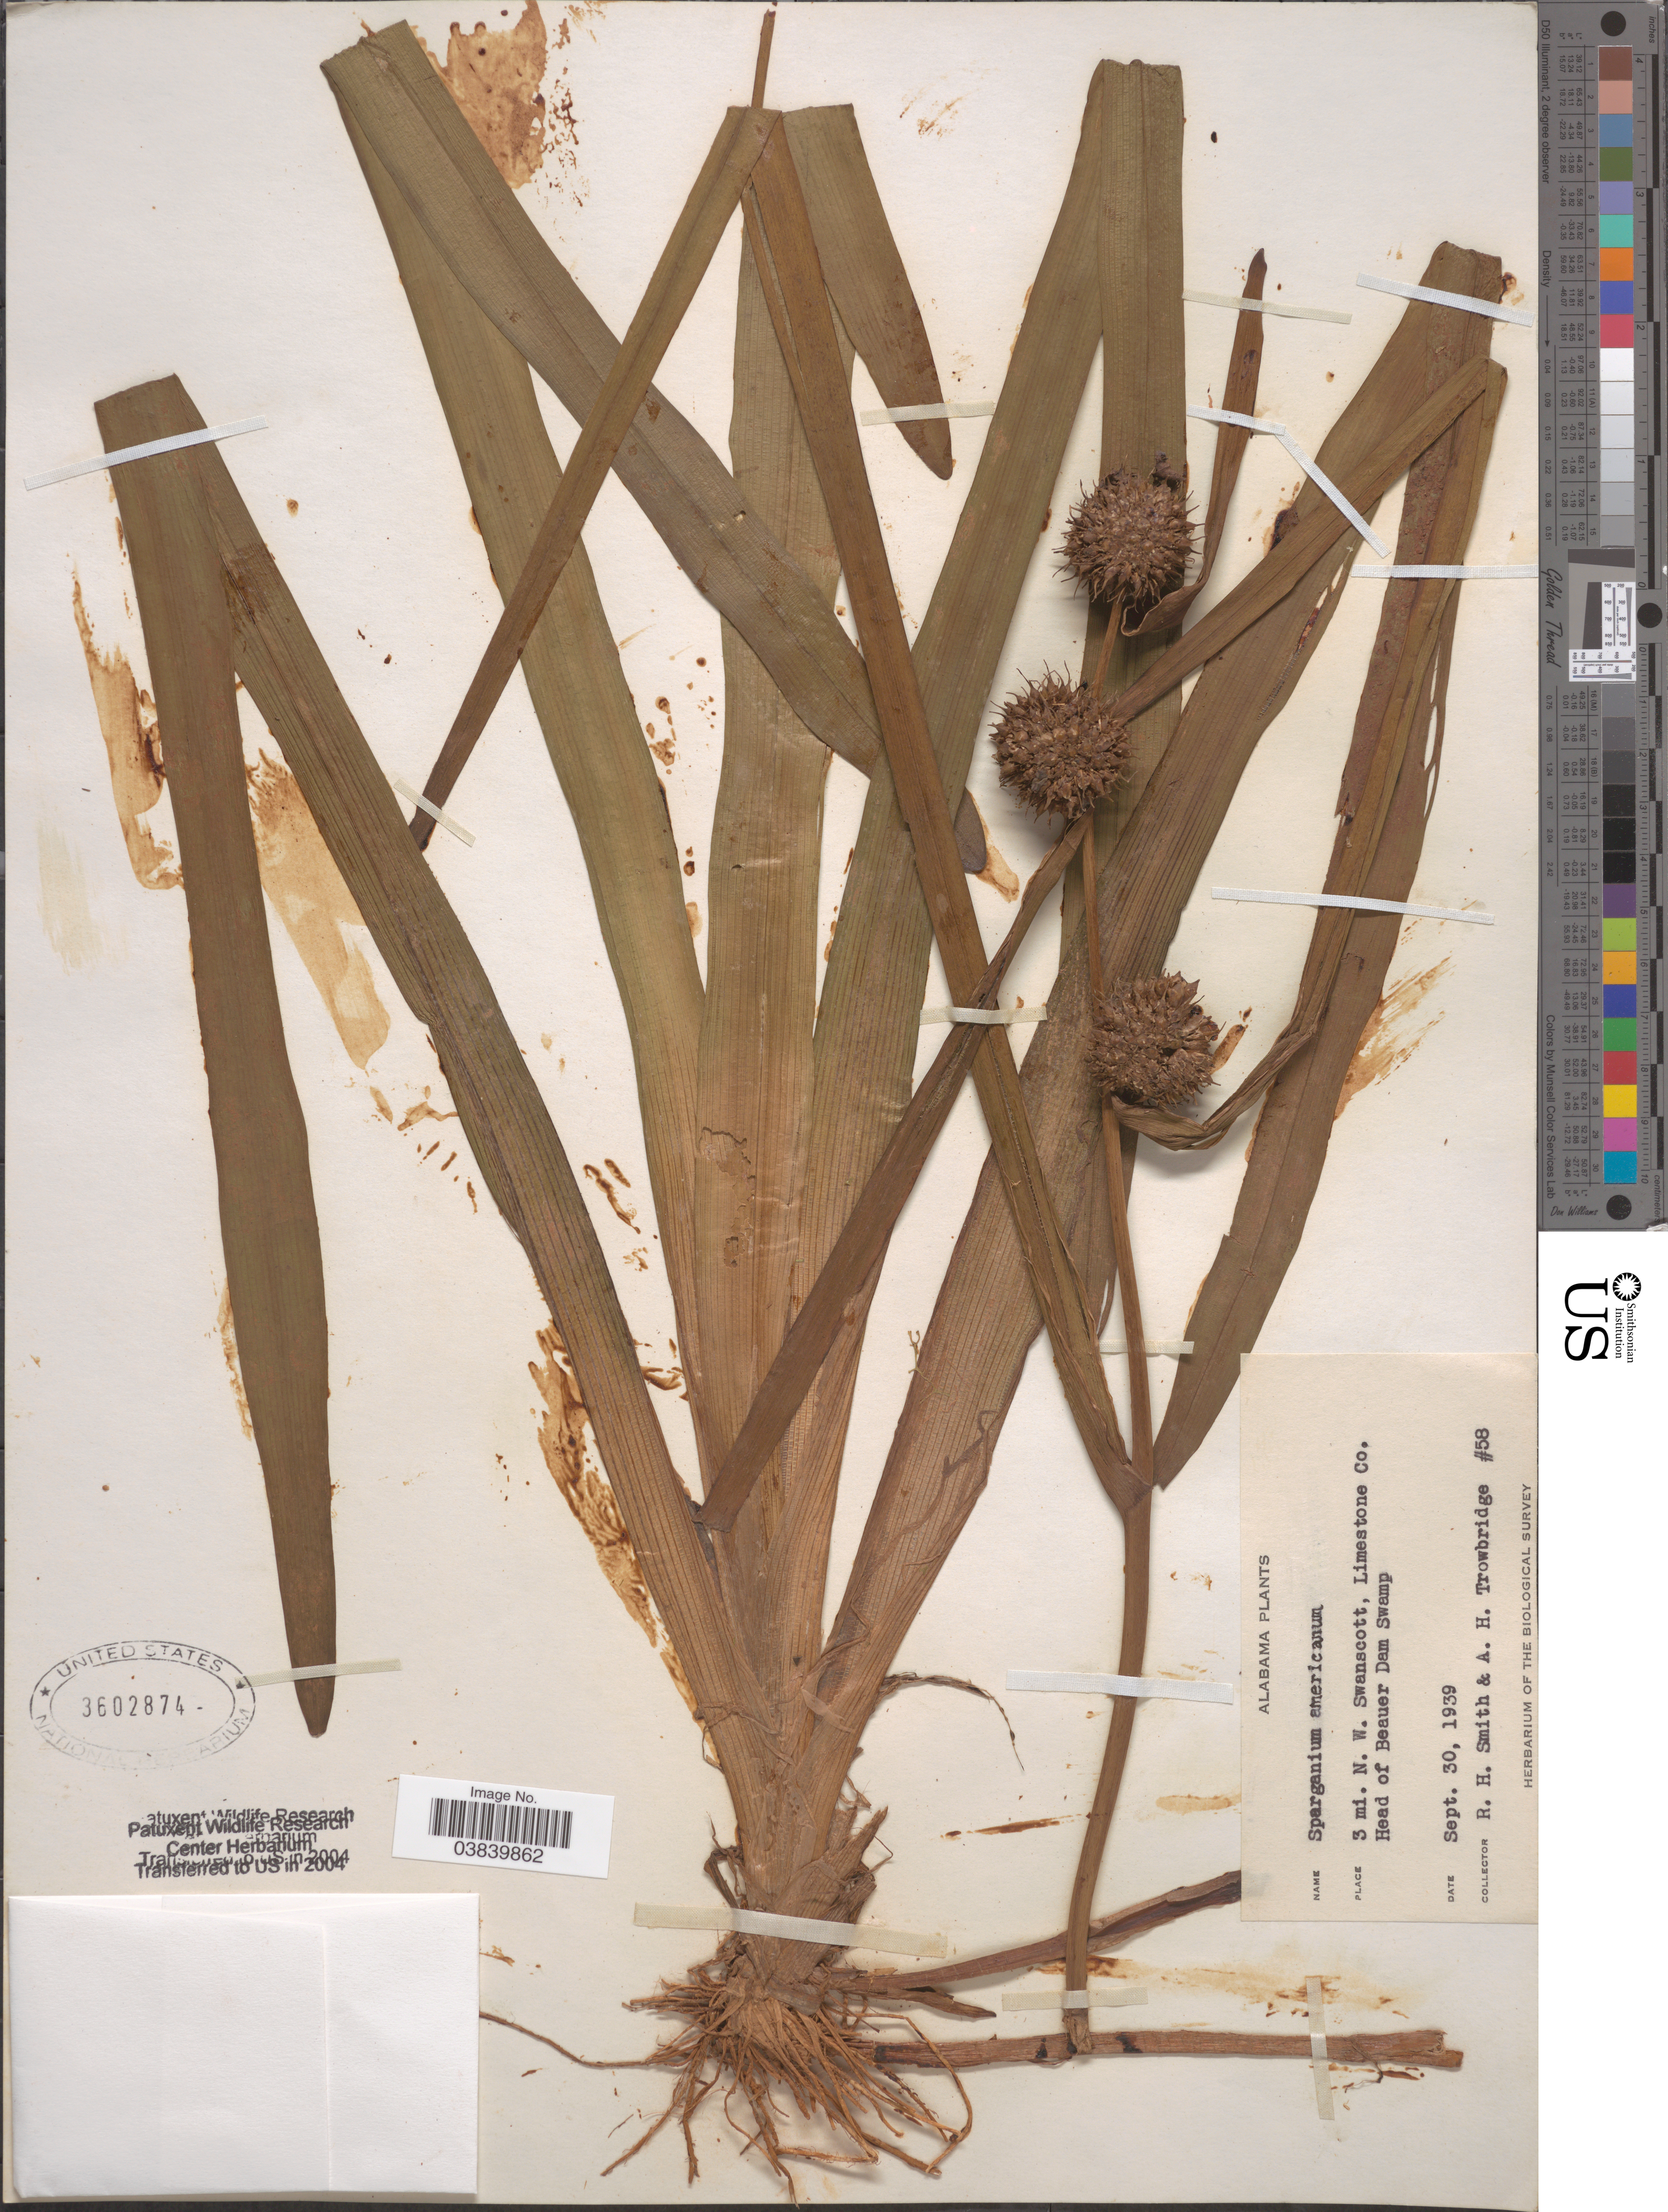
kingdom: Plantae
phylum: Tracheophyta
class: Liliopsida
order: Poales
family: Typhaceae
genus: Sparganium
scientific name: Sparganium americanum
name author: Nutt.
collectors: R. H. Smith & A. H. Trowbridge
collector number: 58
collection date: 1939-09-30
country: United States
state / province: Alabama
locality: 3 mi. N.W. Swanscott, Limestone Co. Head of Beauer Dam Swamp.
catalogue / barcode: US 3602874